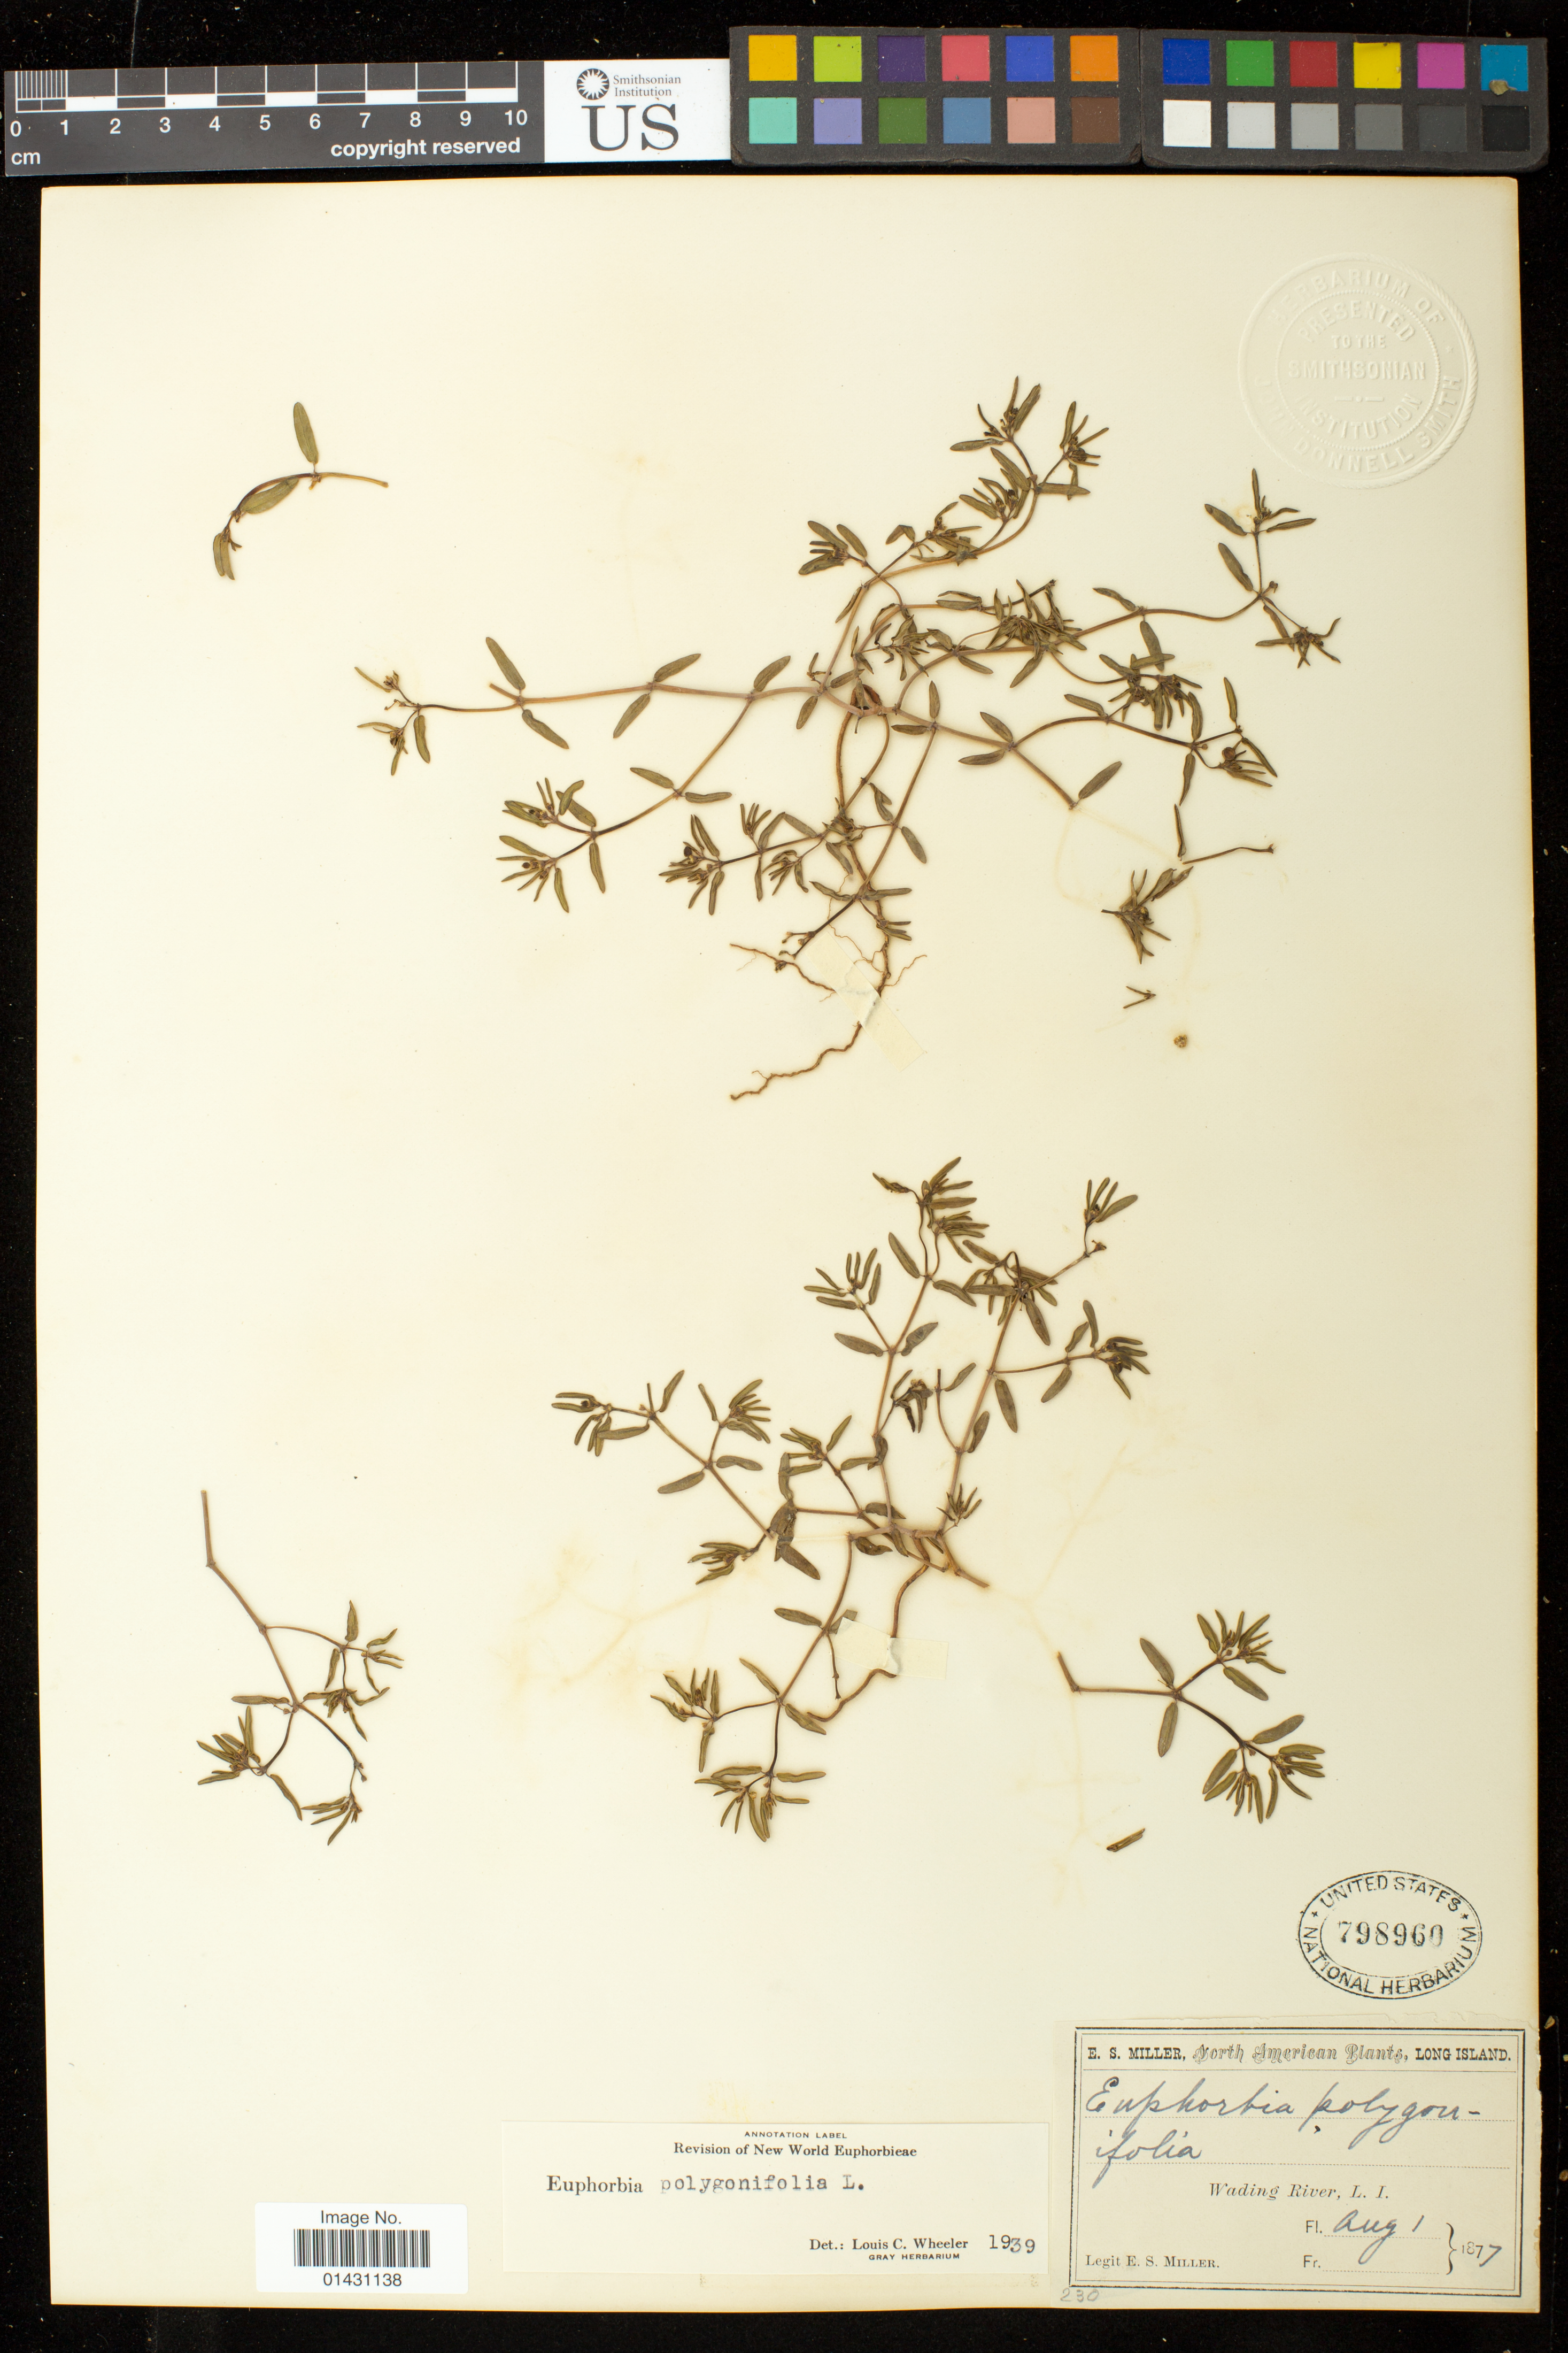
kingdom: Plantae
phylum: Tracheophyta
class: Magnoliopsida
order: Malpighiales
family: Euphorbiaceae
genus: Euphorbia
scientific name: Euphorbia polygonifolia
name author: L.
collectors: E. S. Miller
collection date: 1877-08-01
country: United States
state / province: New York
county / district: Suffolk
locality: Wading River, Long Island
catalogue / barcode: US 798960